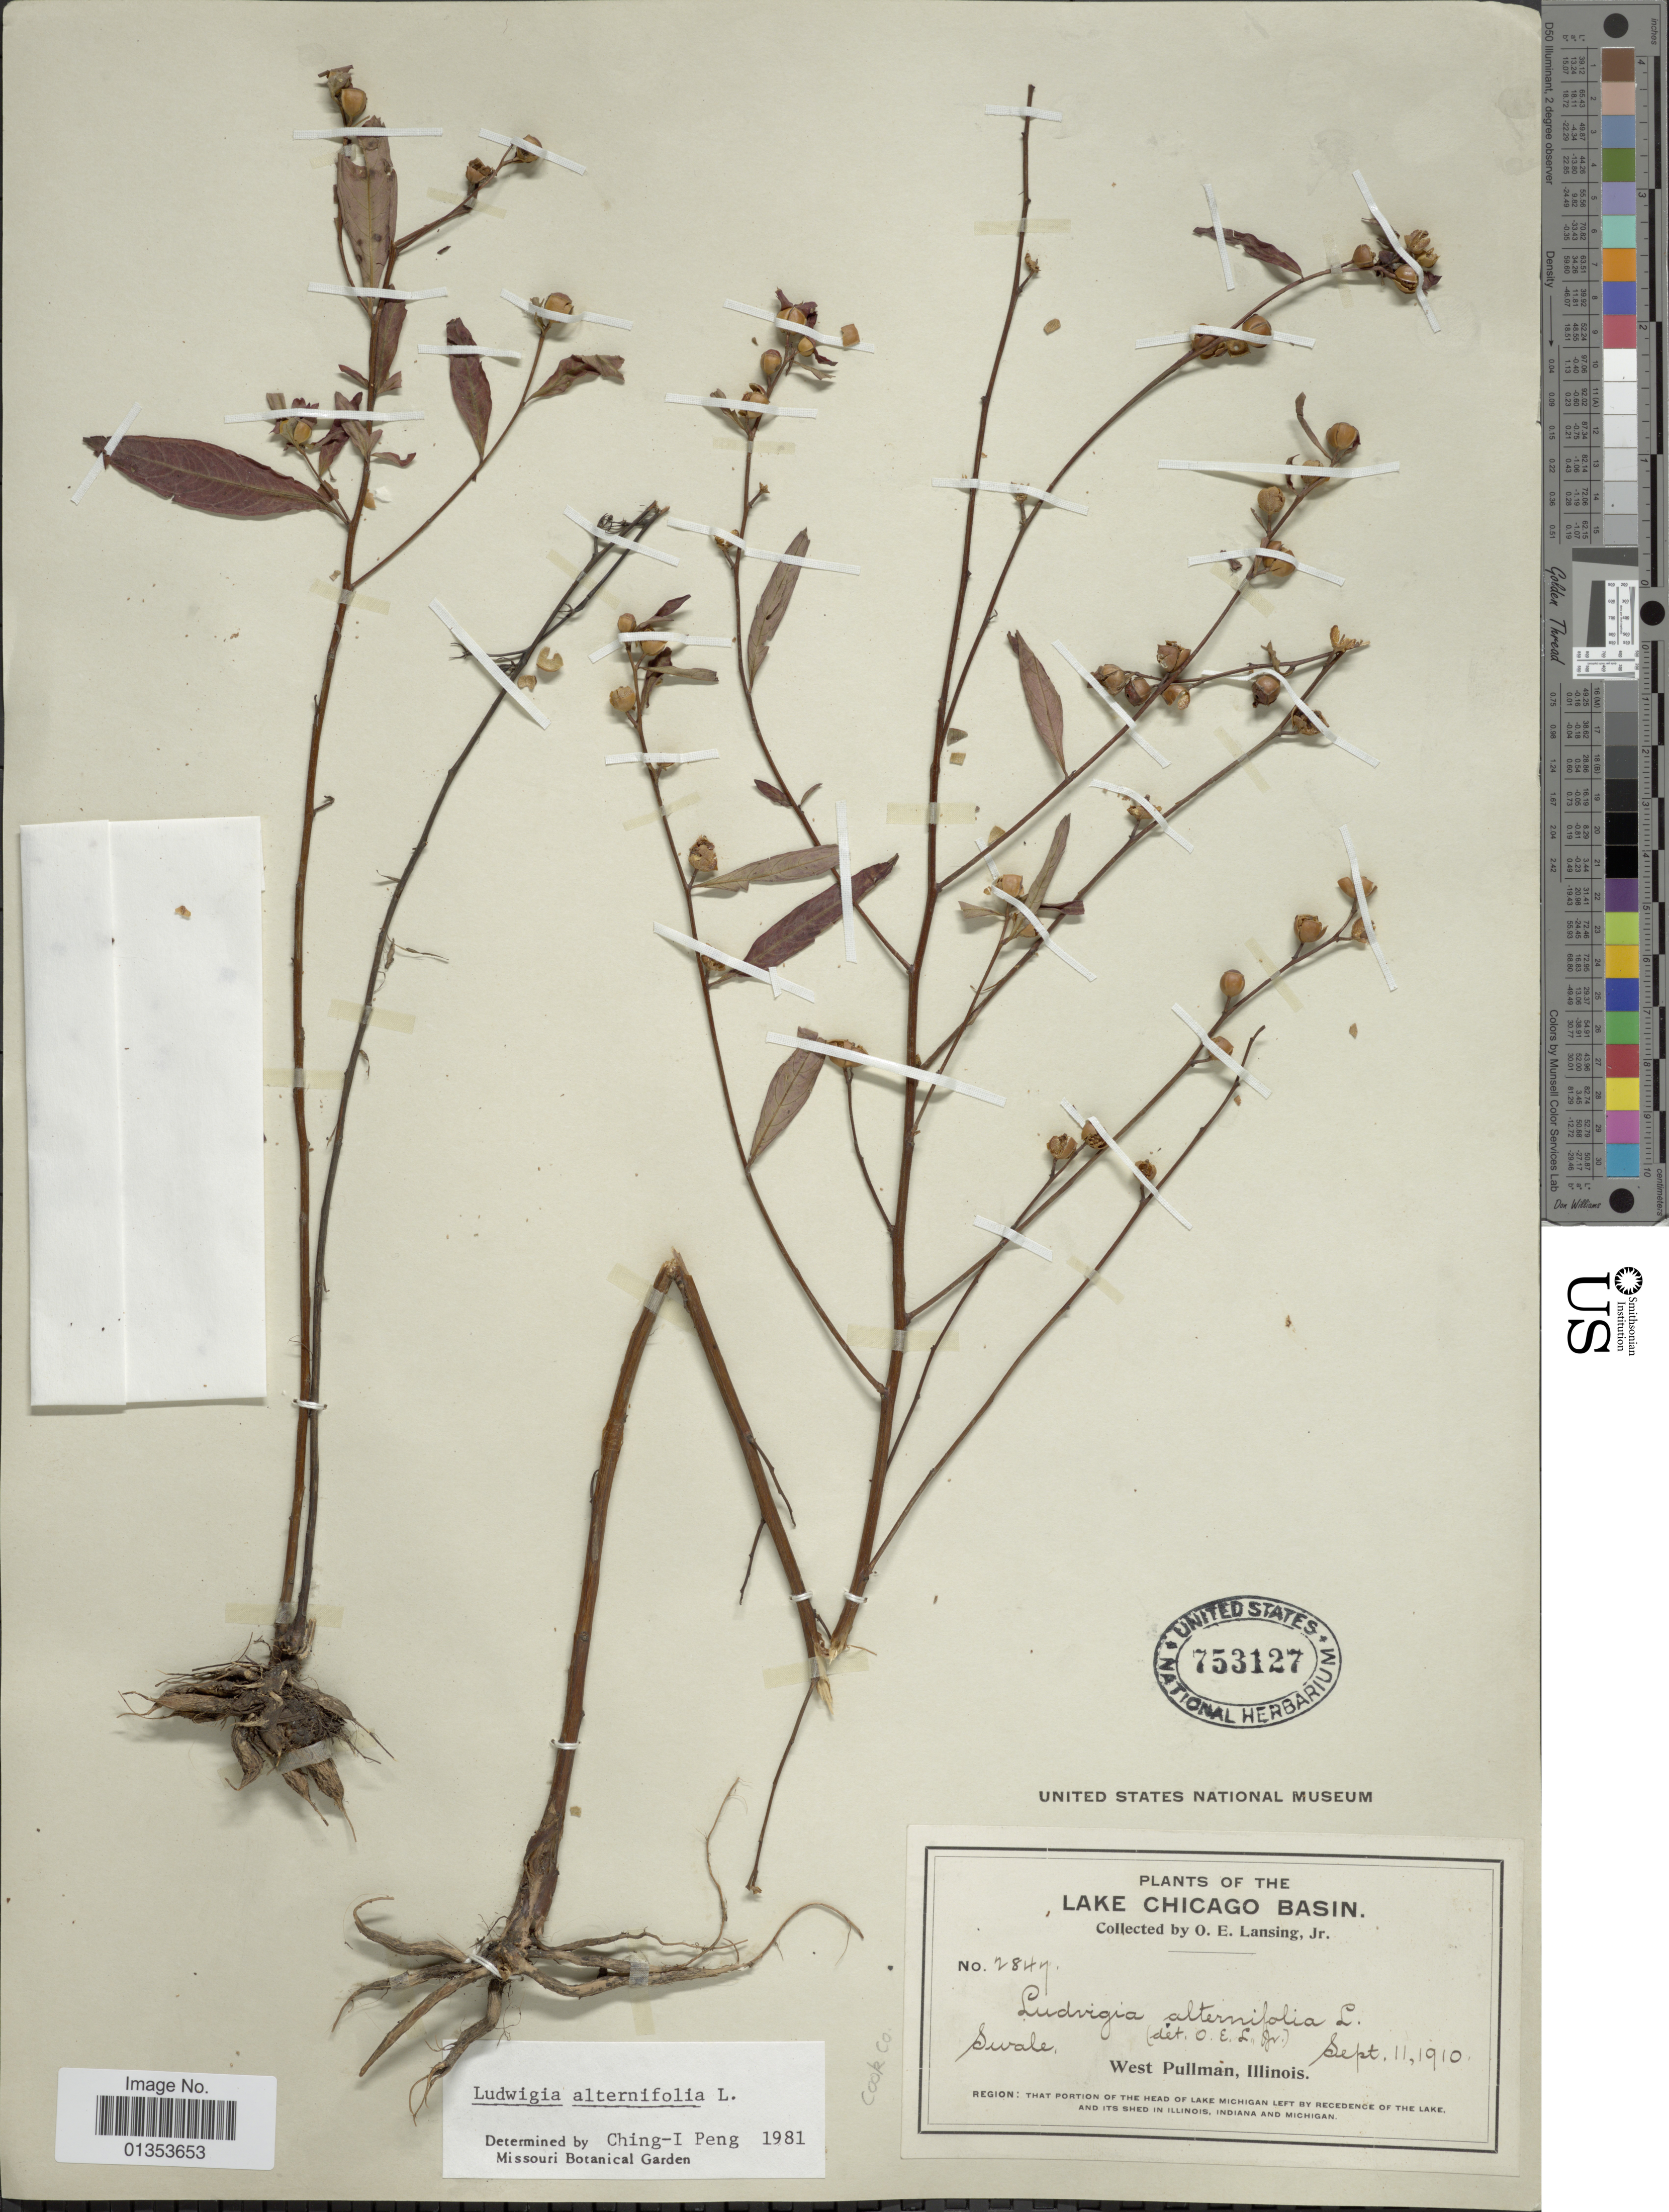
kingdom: Plantae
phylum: Tracheophyta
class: Magnoliopsida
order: Myrtales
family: Onagraceae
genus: Ludwigia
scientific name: Ludwigia alternifolia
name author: L.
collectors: O. Lansing Jr.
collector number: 2847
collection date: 1910-09-11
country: United States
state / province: Illinois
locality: Lake Chicago Basin, West Pullman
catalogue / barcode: US 753127